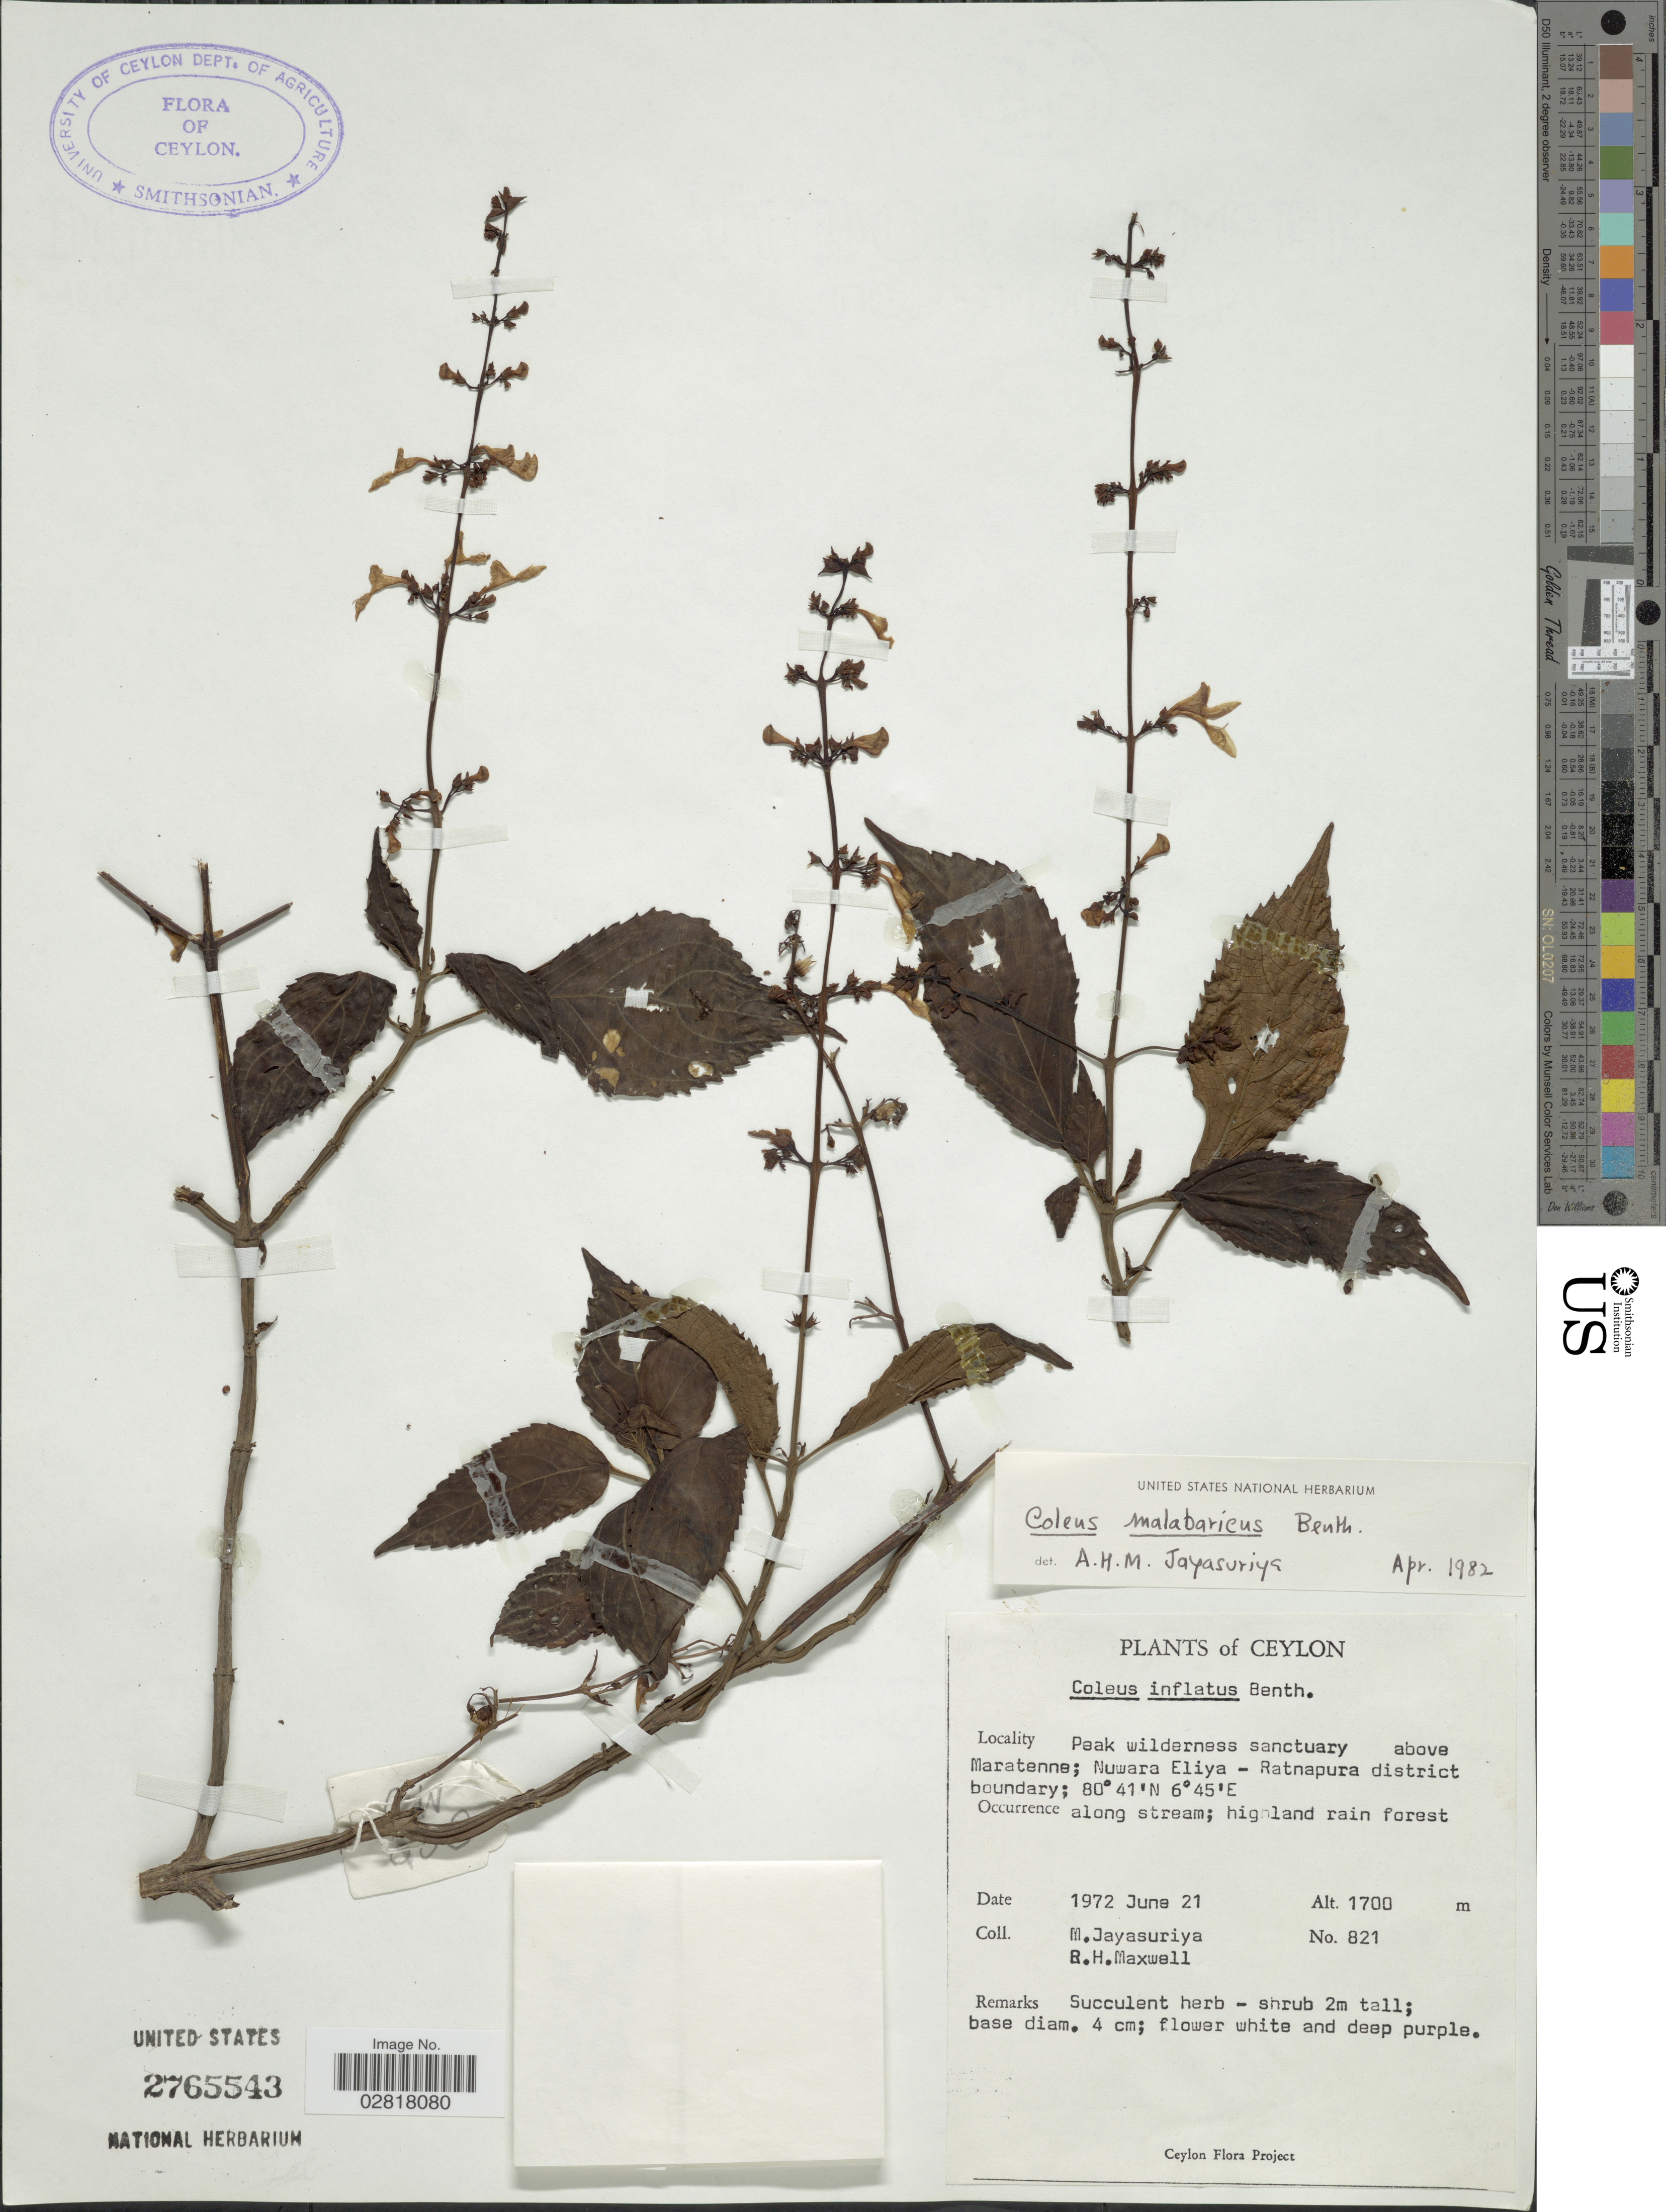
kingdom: Plantae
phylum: Tracheophyta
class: Magnoliopsida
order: Lamiales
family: Lamiaceae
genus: Plectranthus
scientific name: Plectranthus malabaricus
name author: (Benth.) R.H. Willemse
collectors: M. Jayasuriya & R. Maxwell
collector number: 821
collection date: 1972-06-21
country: Sri Lanka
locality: Ceylon, Peak wilderness sanctuary above Maratenne; Nuwara Eliya-Ratnapura district boundary.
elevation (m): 1700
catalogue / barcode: US 2765543